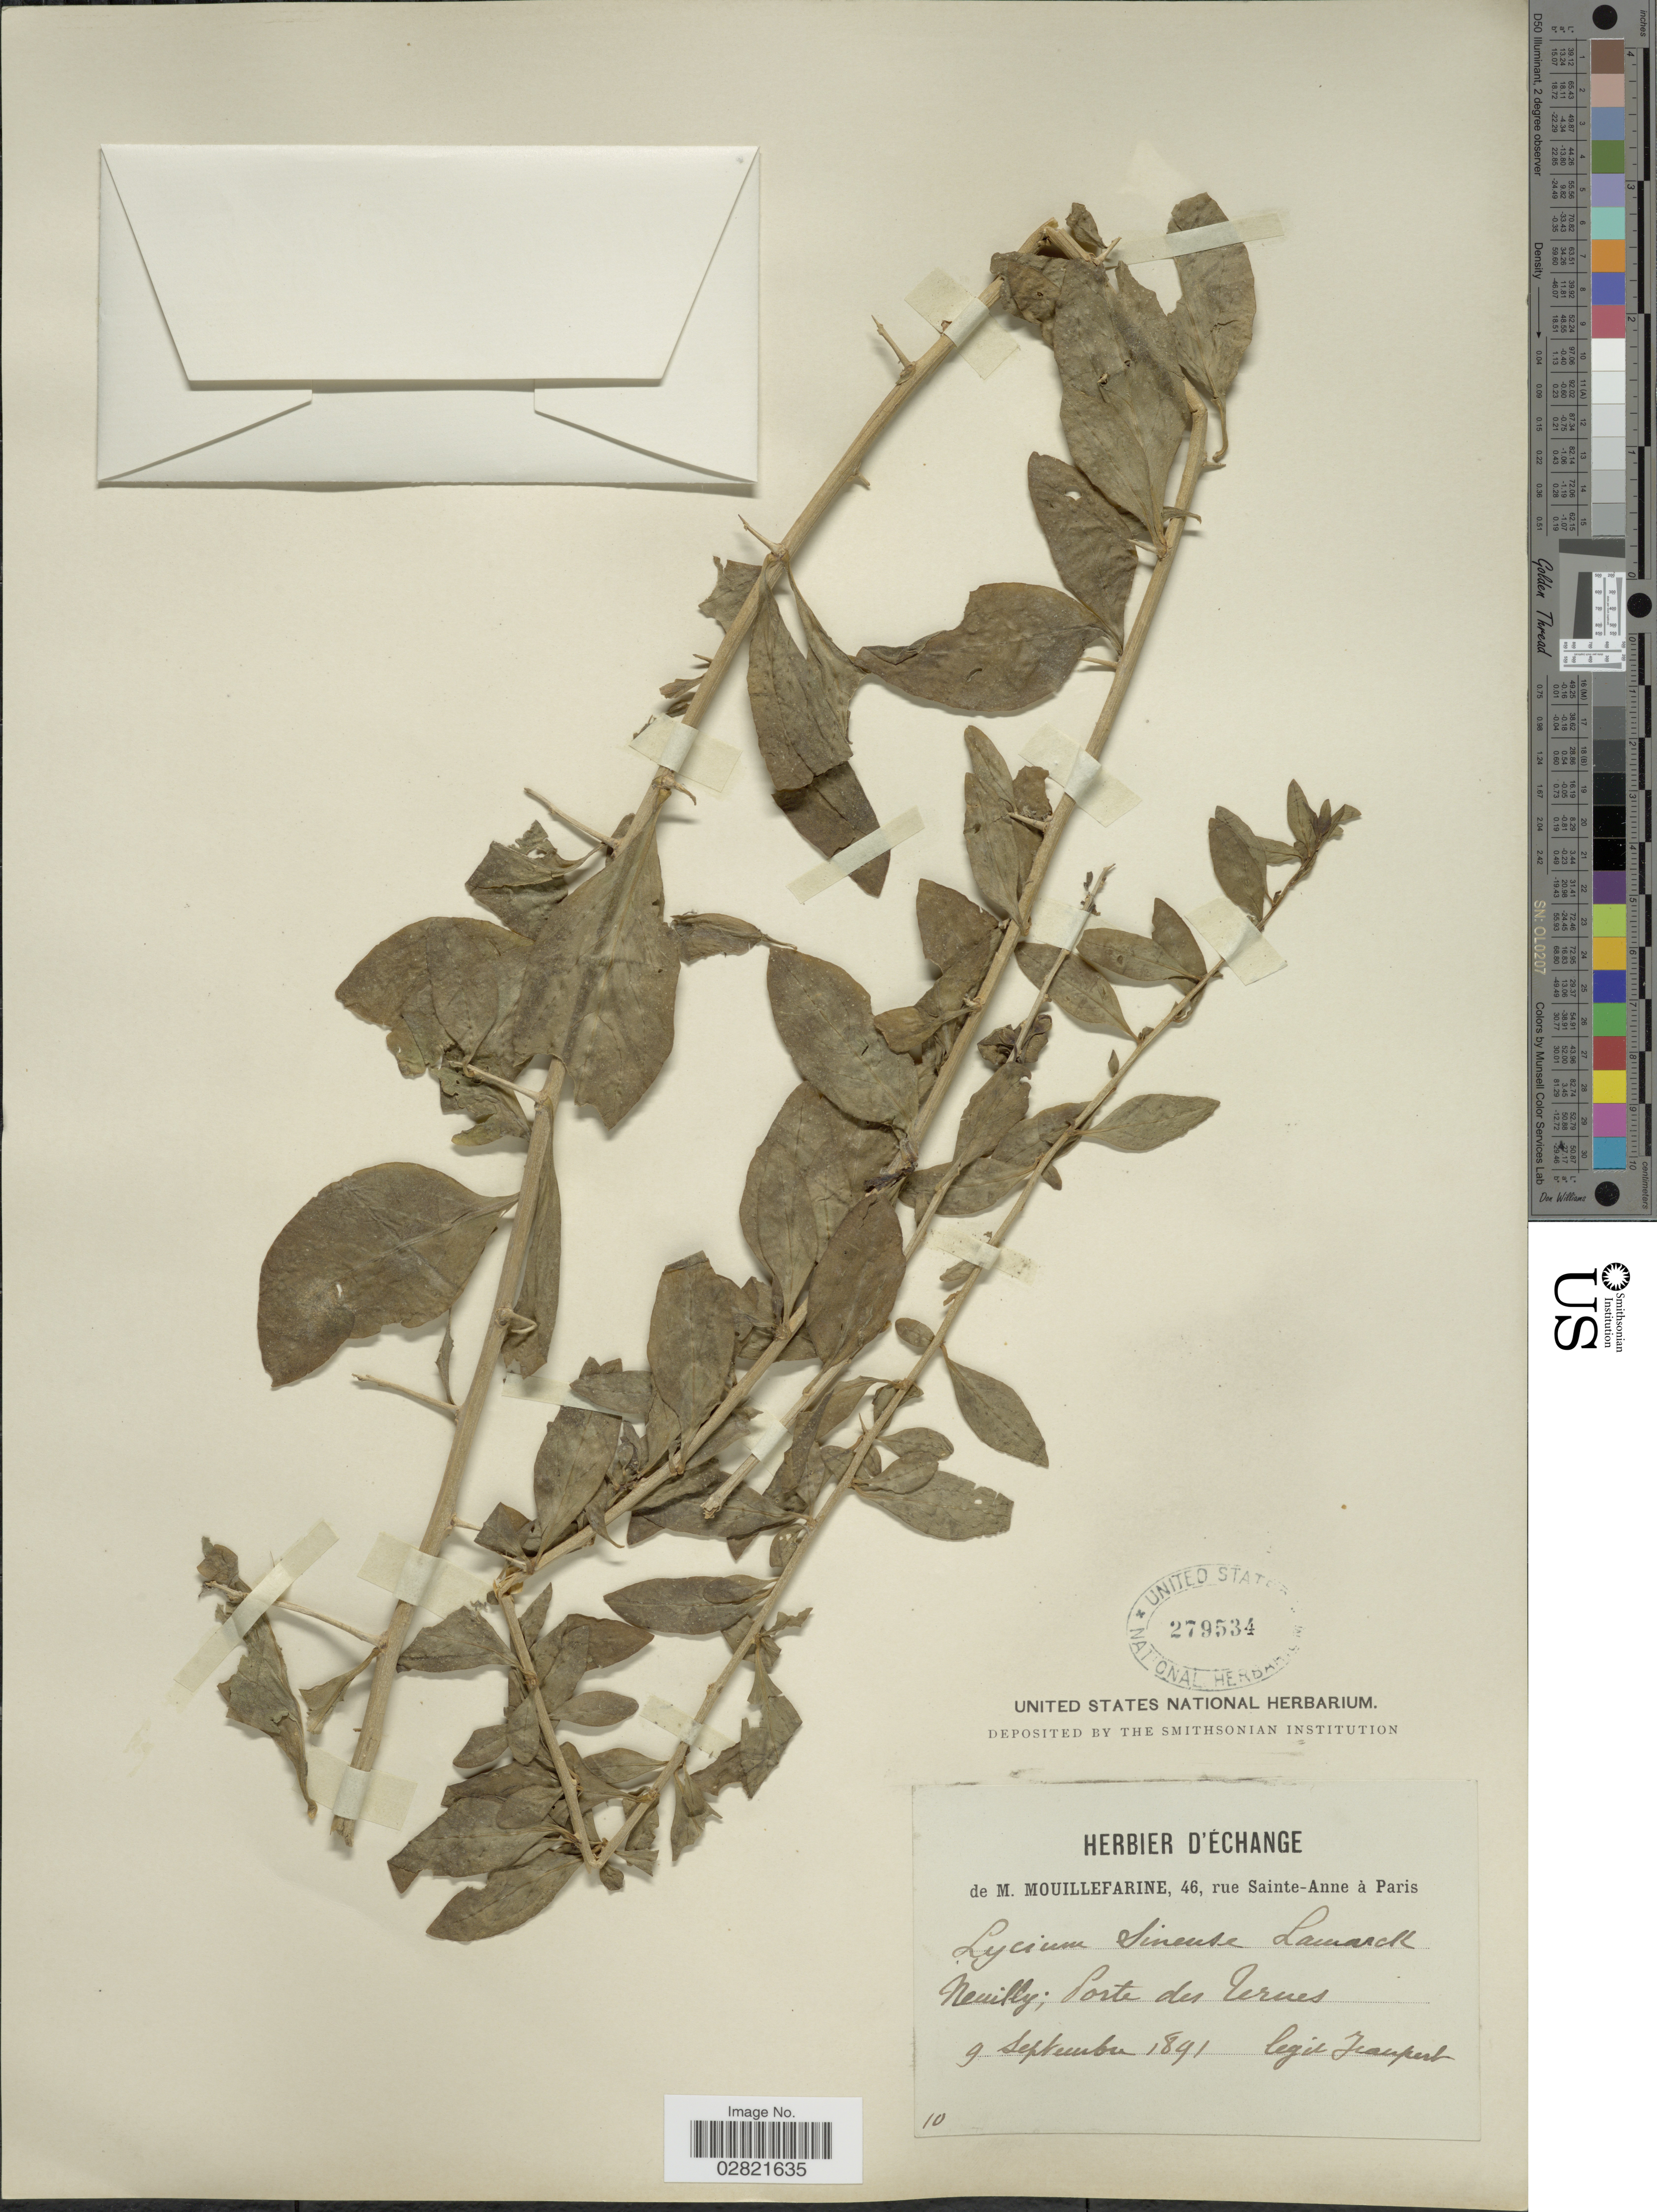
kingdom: Plantae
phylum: Tracheophyta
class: Magnoliopsida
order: Solanales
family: Solanaceae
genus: Lycium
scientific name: Lycium chinense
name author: Mill.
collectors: Jeanpert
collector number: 10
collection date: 1891-09-09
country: France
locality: Neuilly; Porte des Ternes.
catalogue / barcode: US 279534